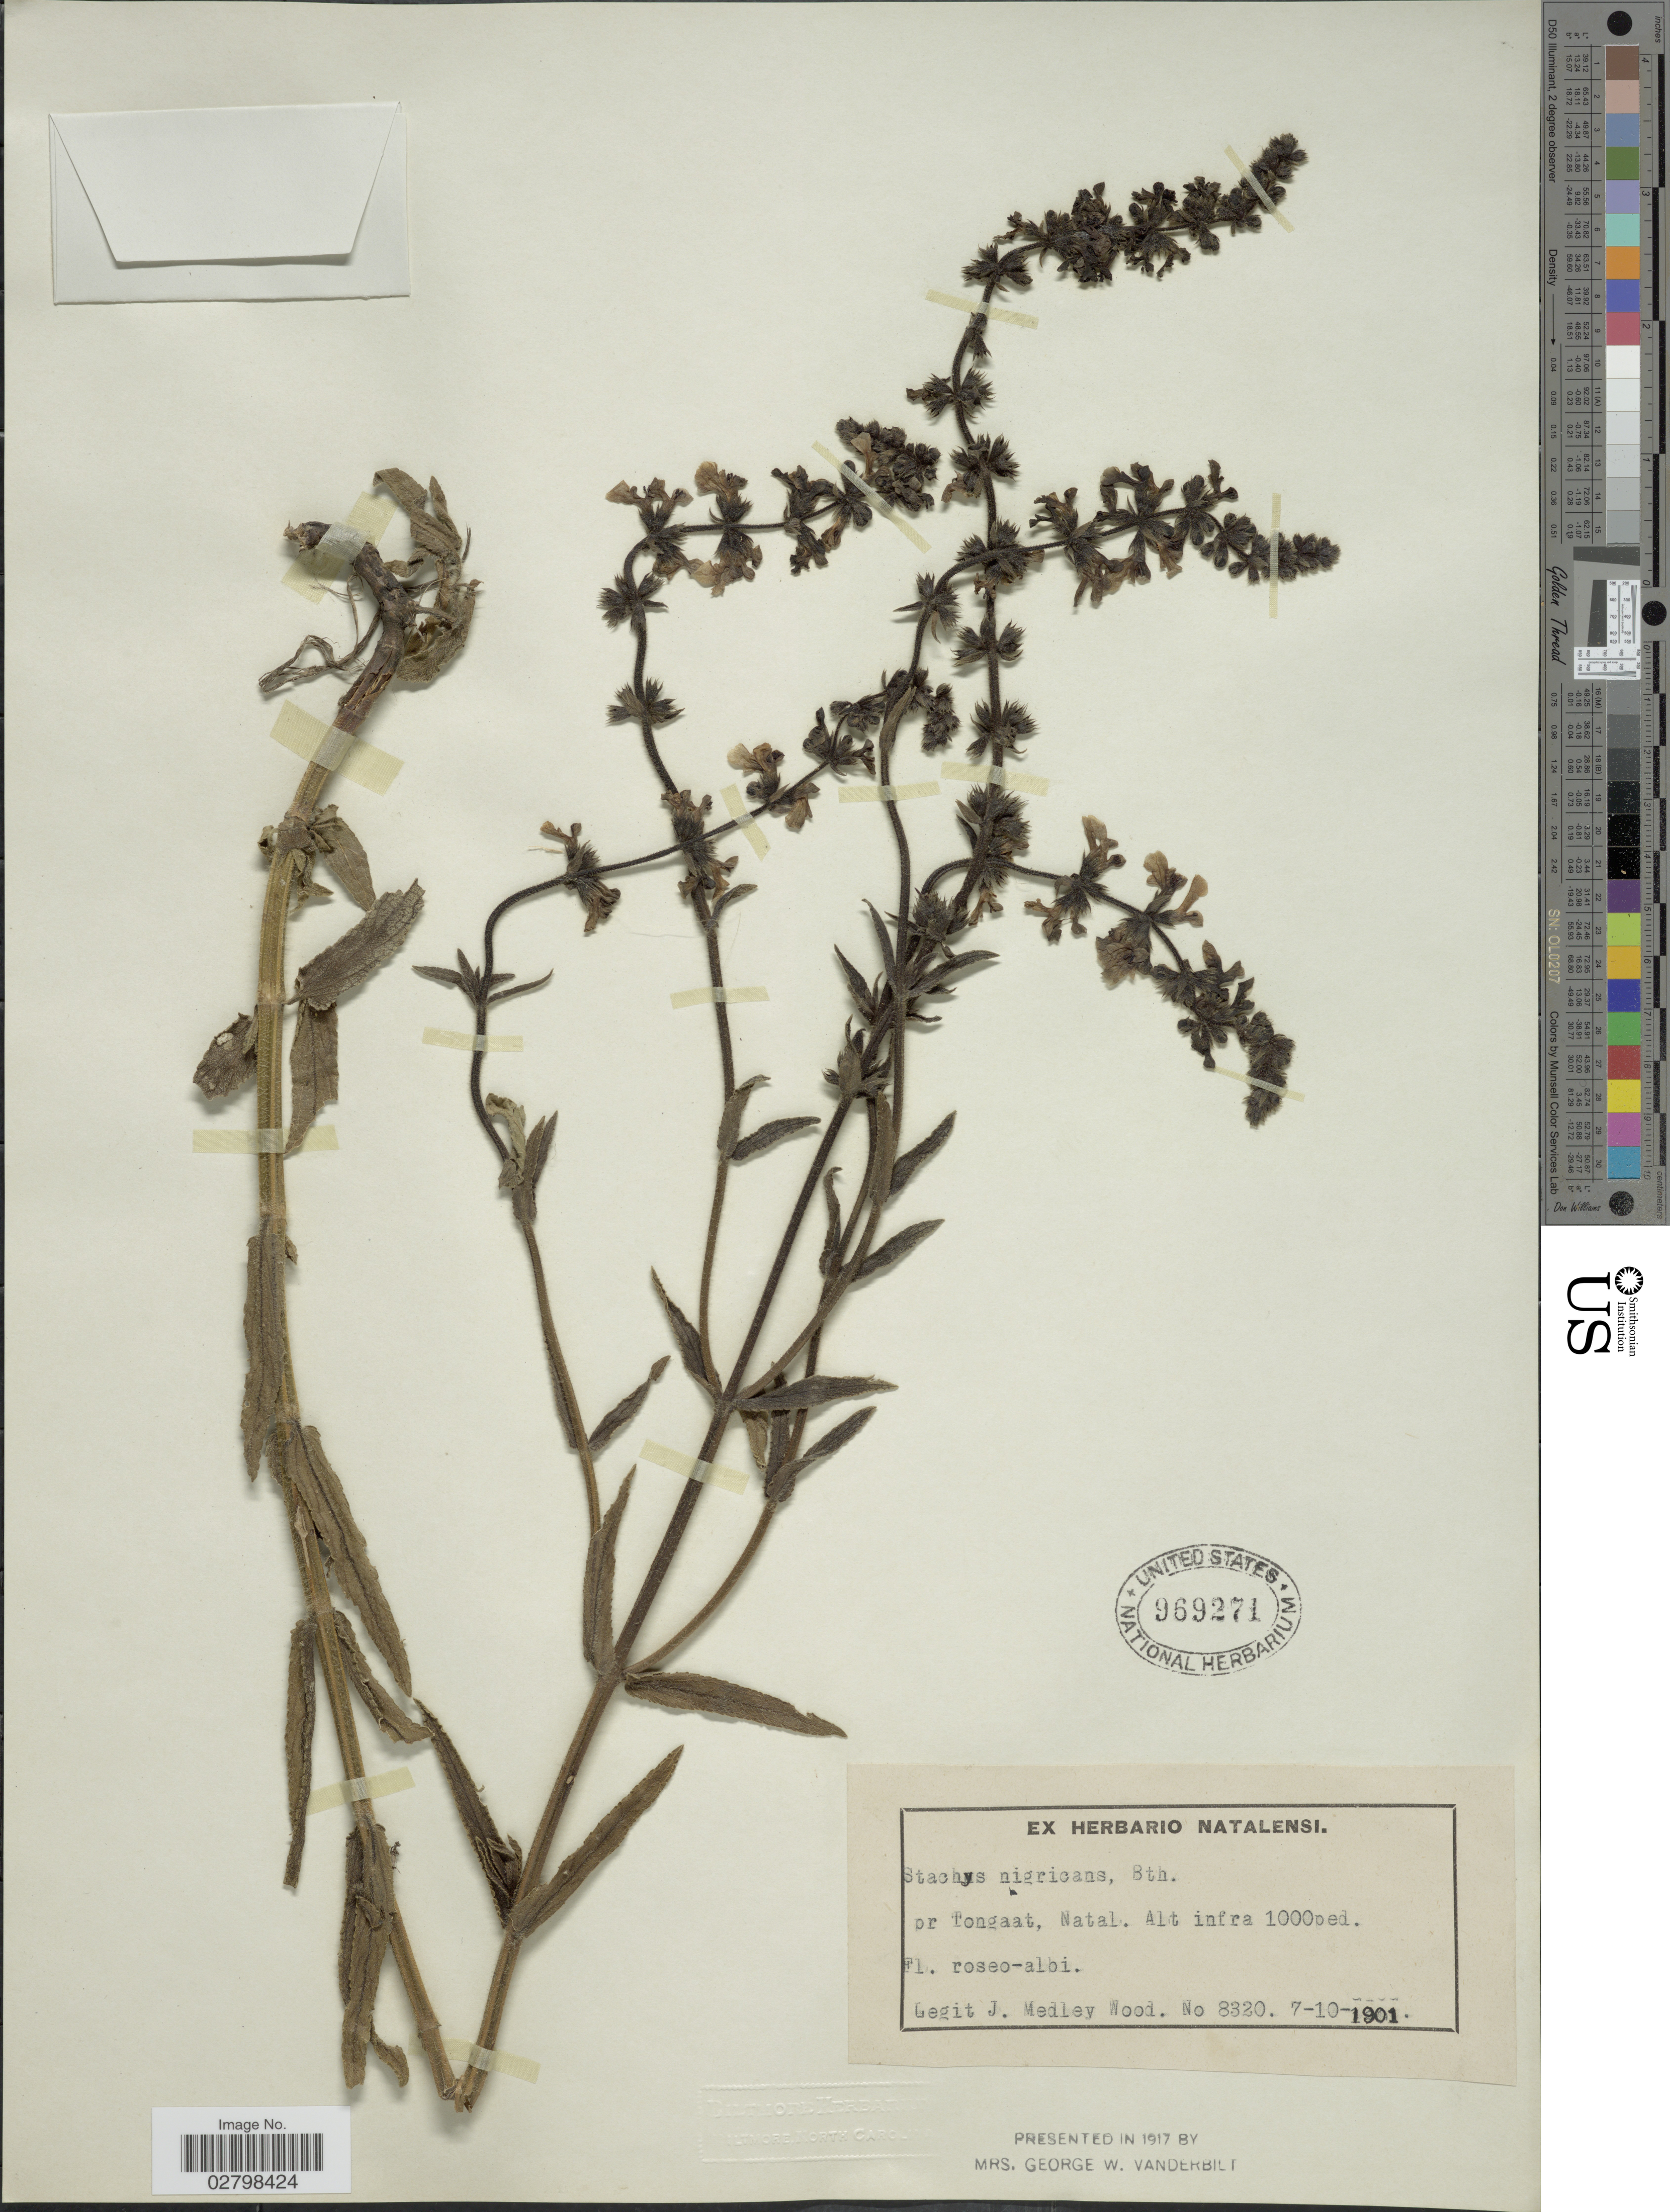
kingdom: Plantae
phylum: Tracheophyta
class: Magnoliopsida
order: Lamiales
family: Lamiaceae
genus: Stachys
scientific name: Stachys nigricans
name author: Benth.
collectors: J. Medley Wood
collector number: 8320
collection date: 1901-10-07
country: South Africa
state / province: KwaZulu-Natal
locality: Pr Tongaat, Natal.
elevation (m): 305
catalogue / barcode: US 969271